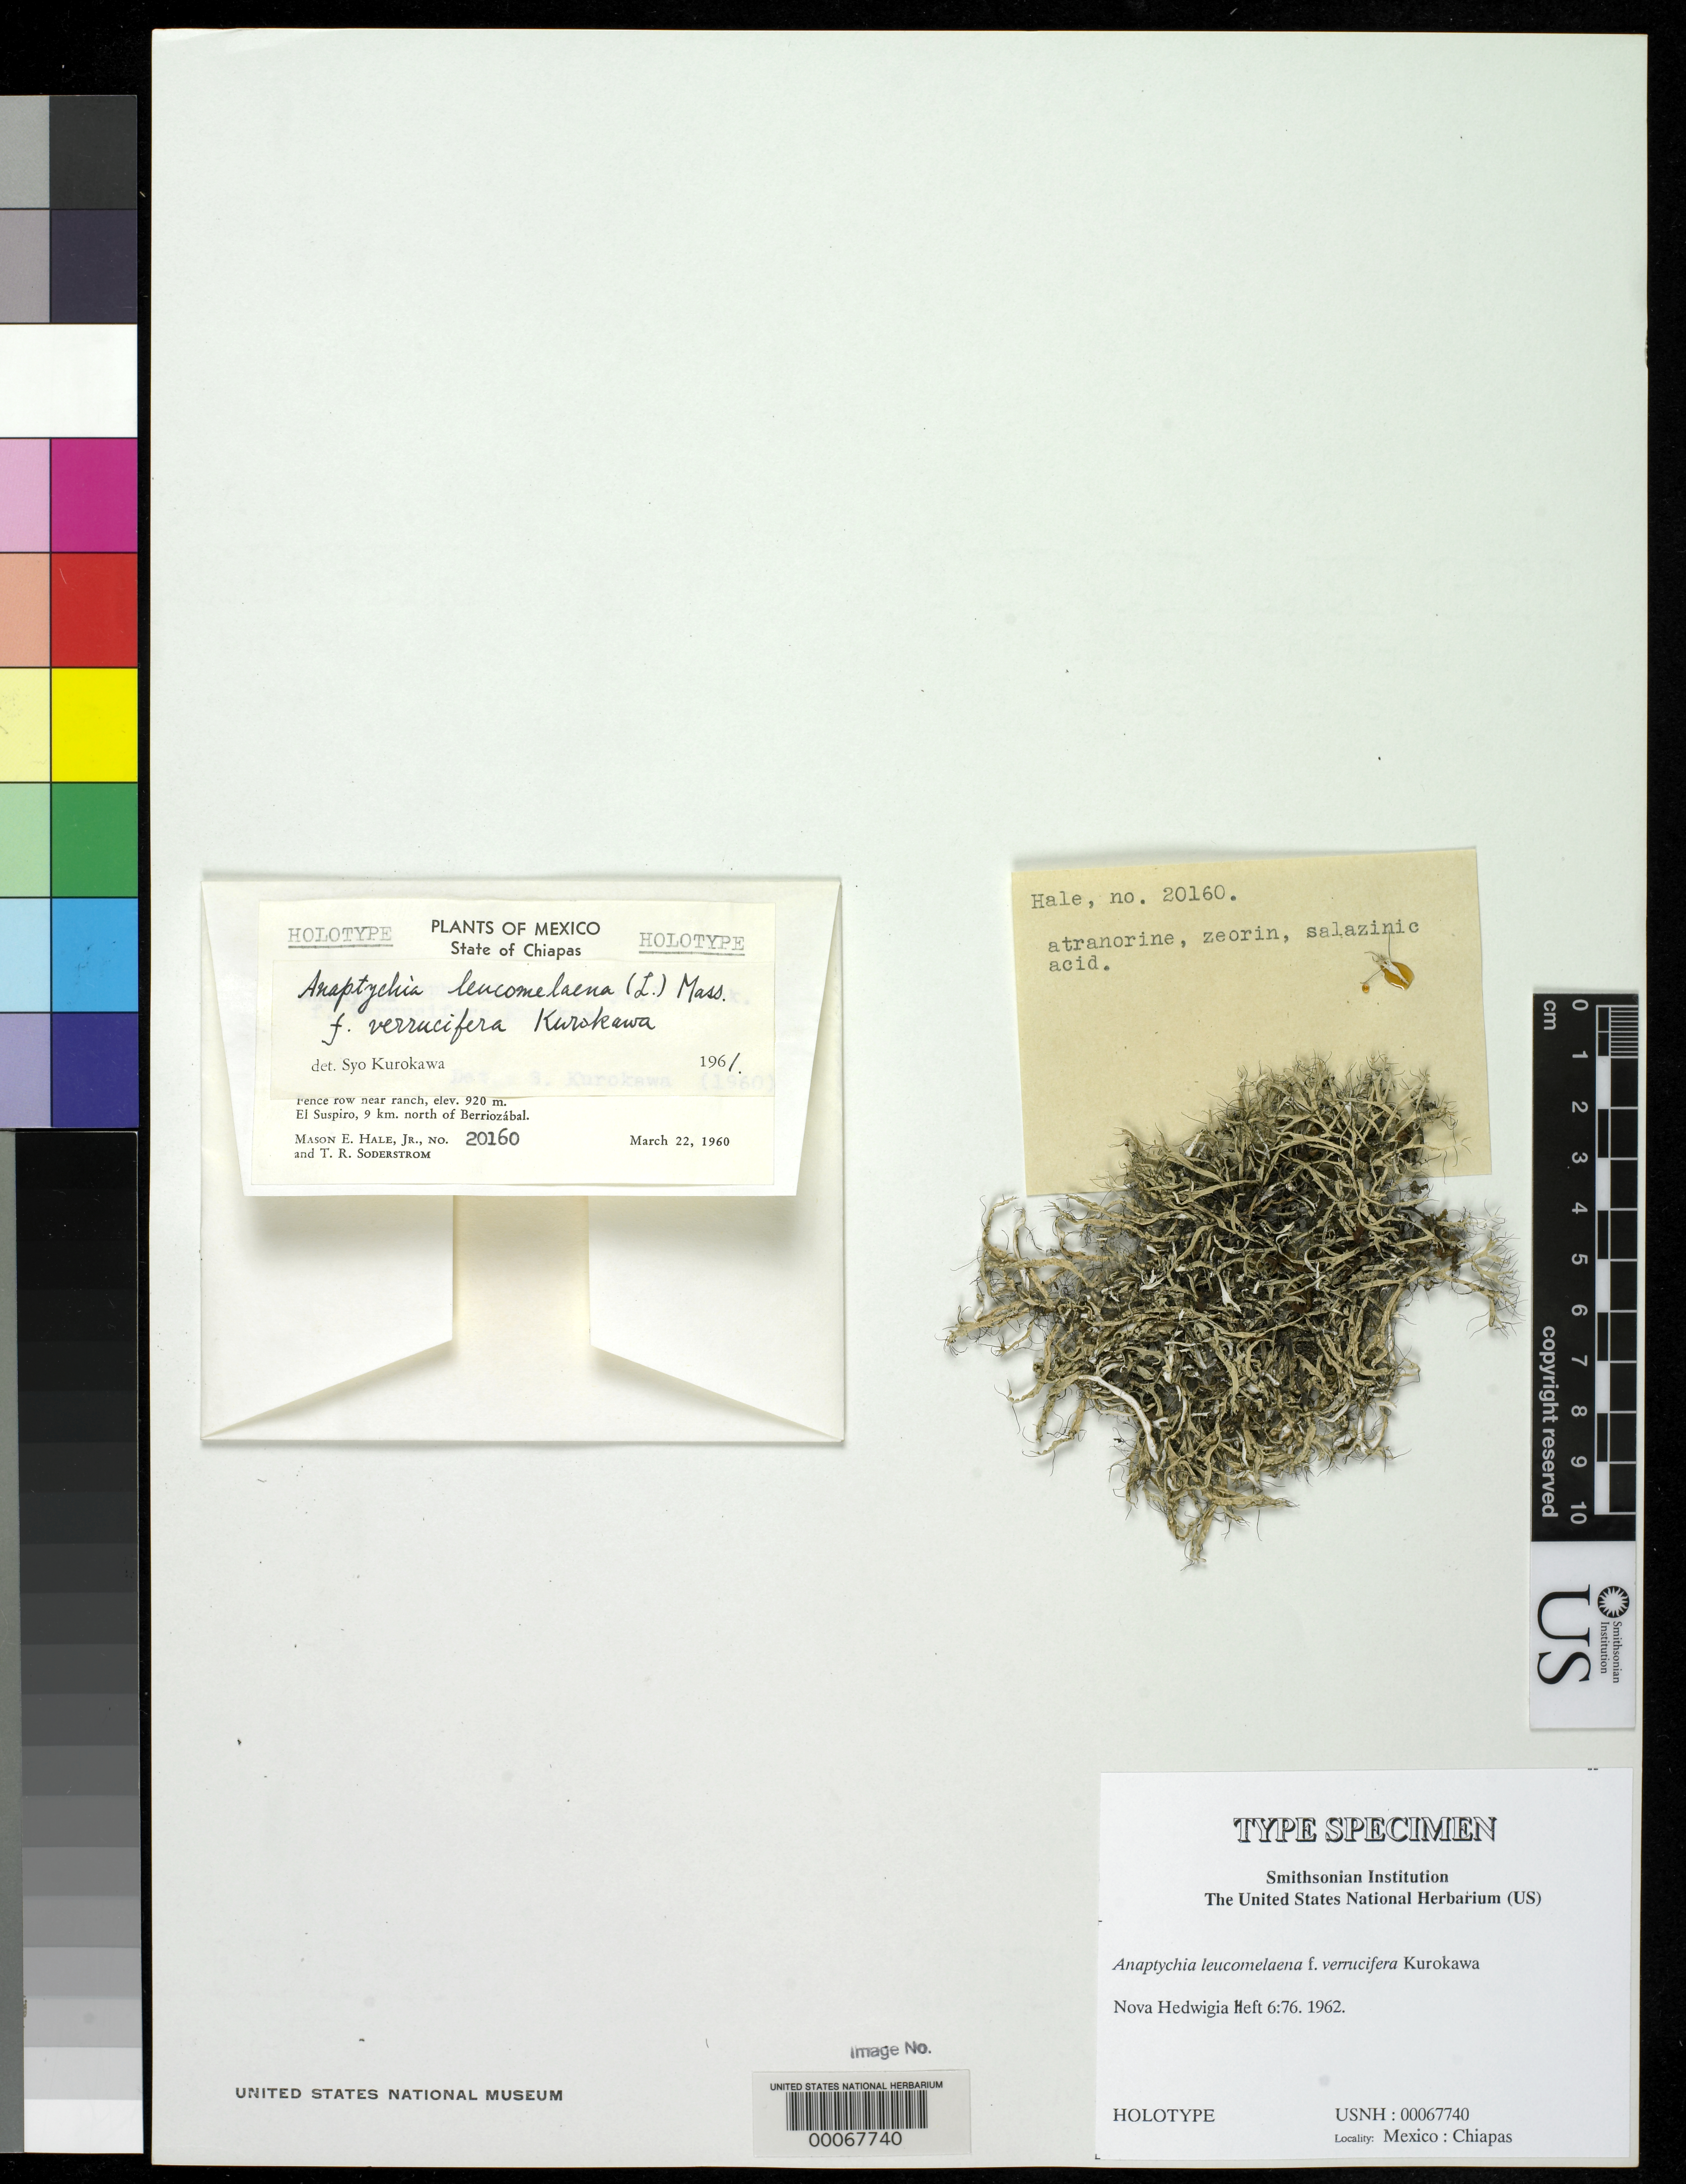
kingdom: Fungi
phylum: Ascomycota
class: Lecanoromycetes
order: Caliciales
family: Physciaceae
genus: Anaptychia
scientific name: Anaptychia leucomelaena f. verrucifera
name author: Kurok.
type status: Holotype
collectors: M. Hale & T. R. Soderstrom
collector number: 20160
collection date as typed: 22 Mar 1960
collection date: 1960-03-22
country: Mexico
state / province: Chiapas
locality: E Suspiro, 9 km N of Berriozabal.